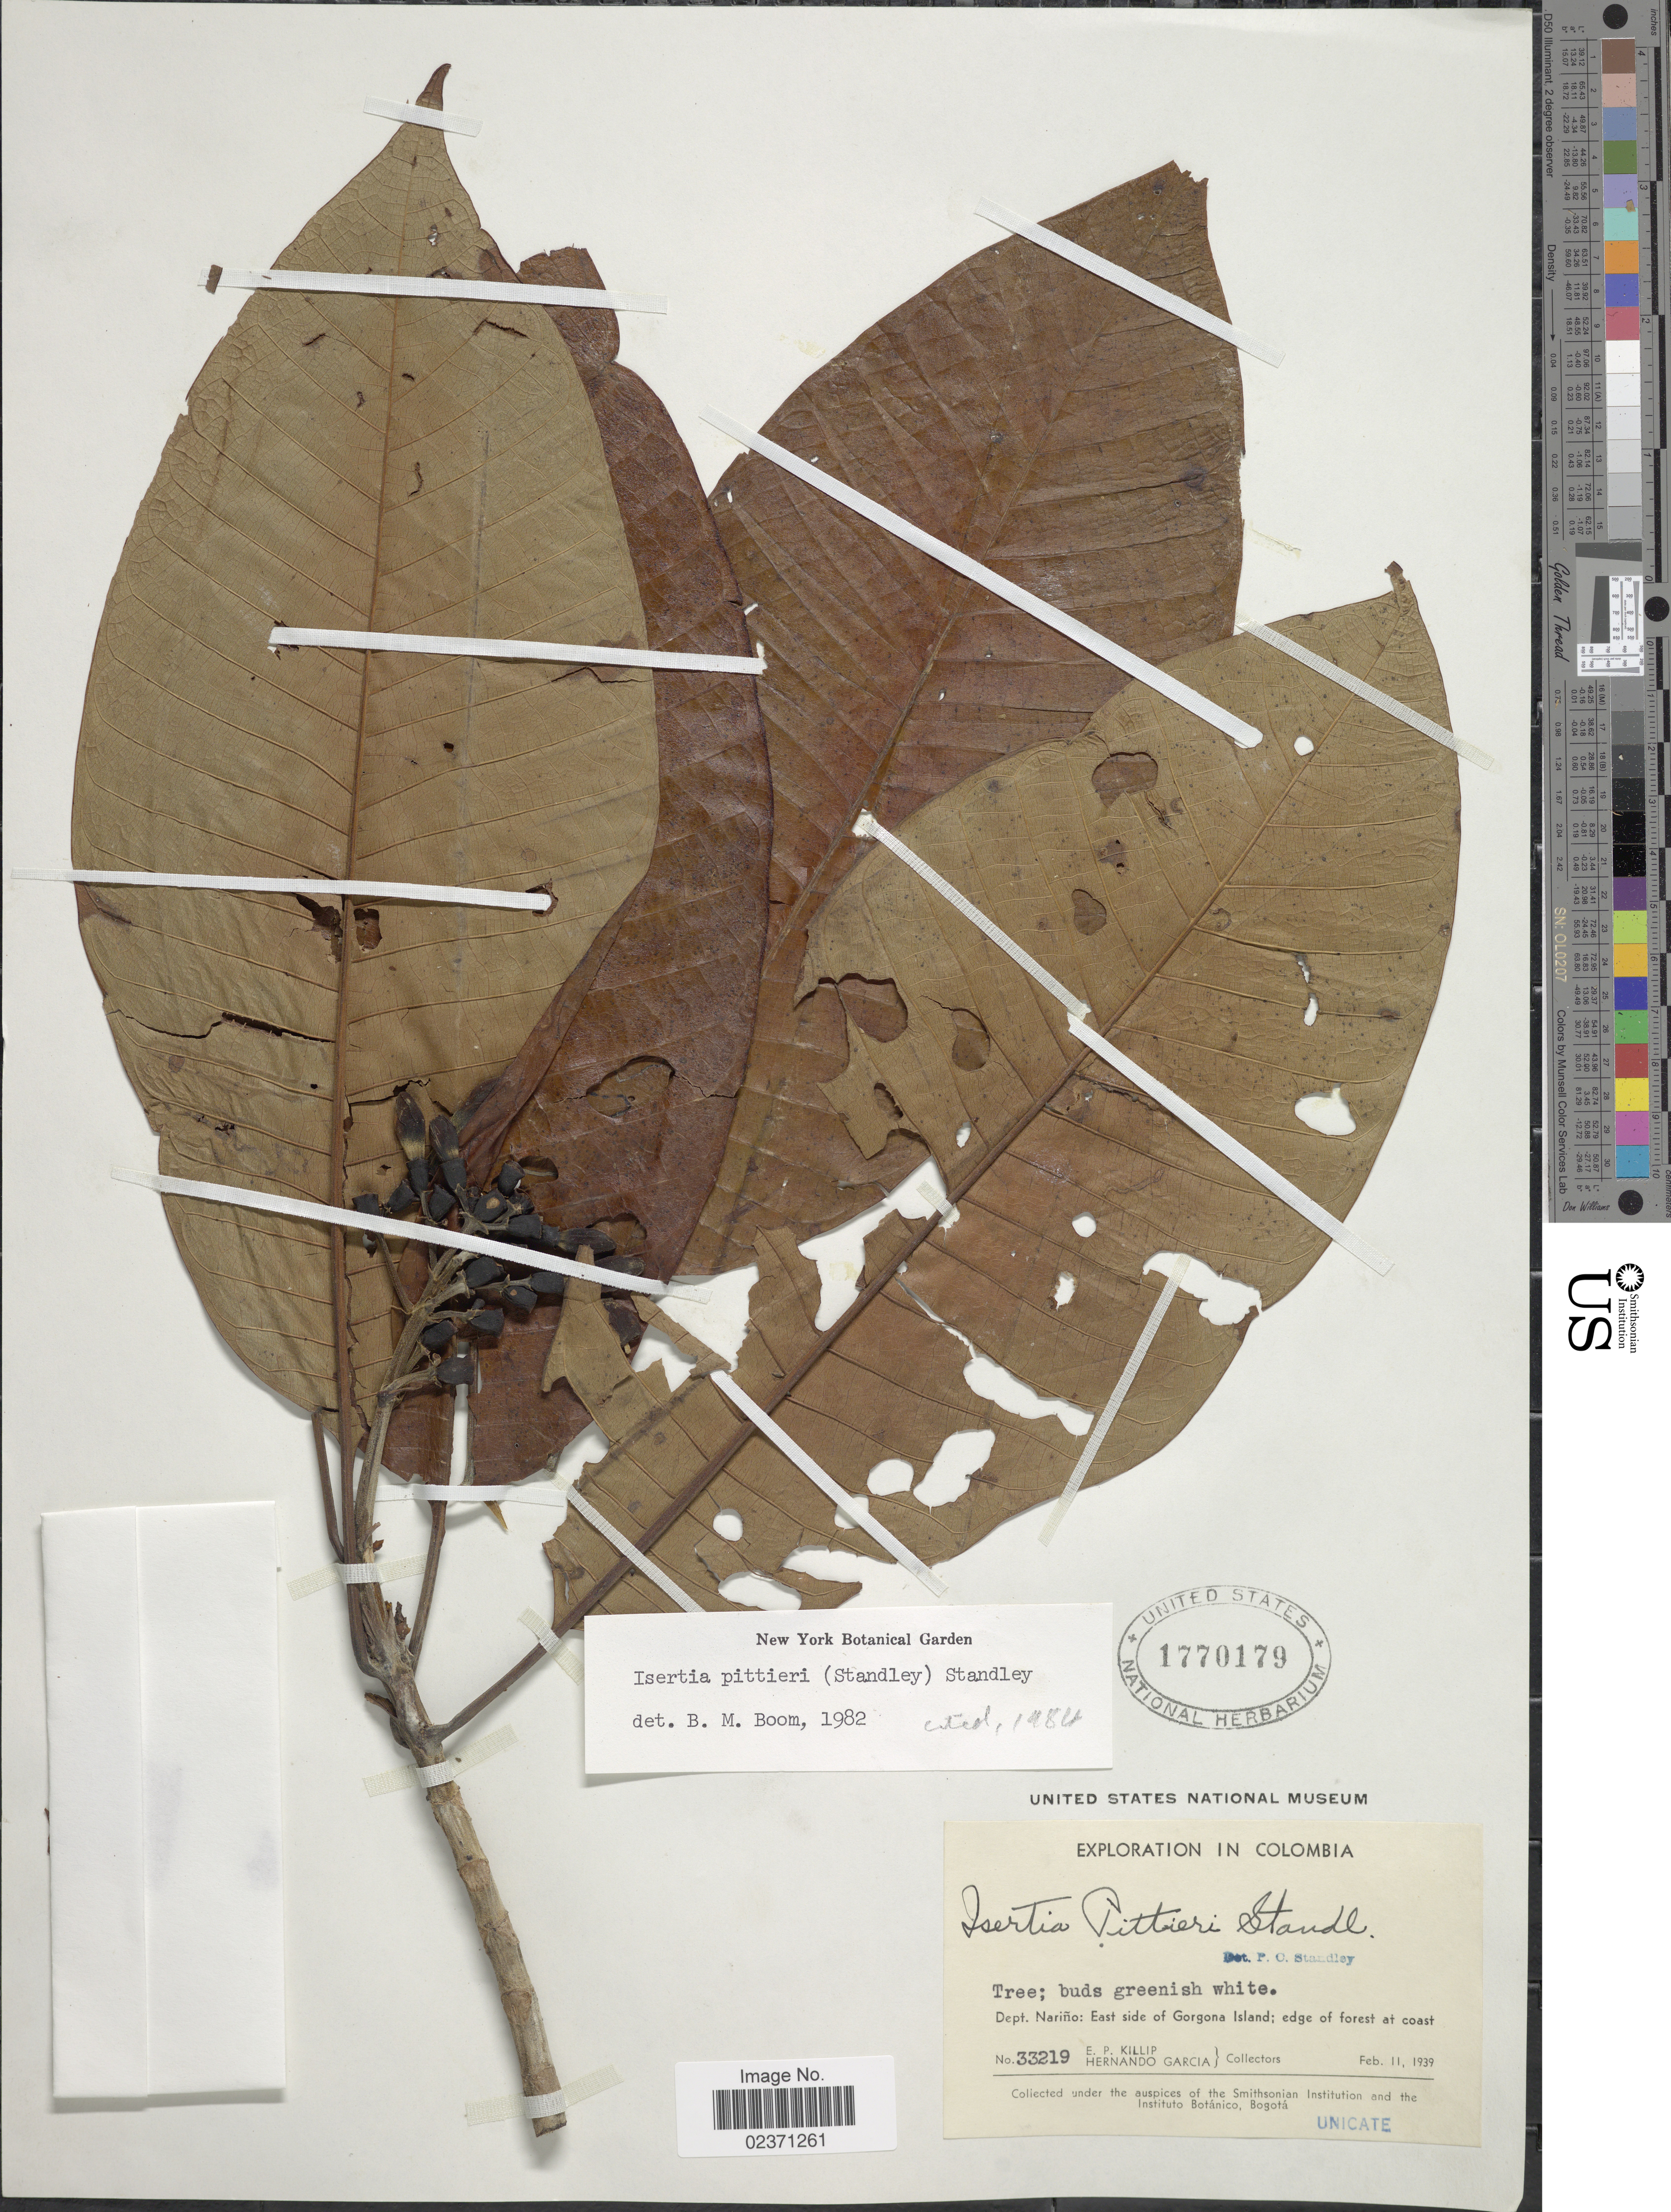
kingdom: Plantae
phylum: Tracheophyta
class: Magnoliopsida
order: Gentianales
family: Rubiaceae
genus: Isertia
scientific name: Isertia pittieri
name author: (Standl.) Standl.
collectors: E. P. Killip & H. Garcia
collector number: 33219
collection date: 1939-02-11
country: Colombia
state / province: Nariño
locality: Dept. Narino: East side of Gorgona Island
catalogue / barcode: US 1770179